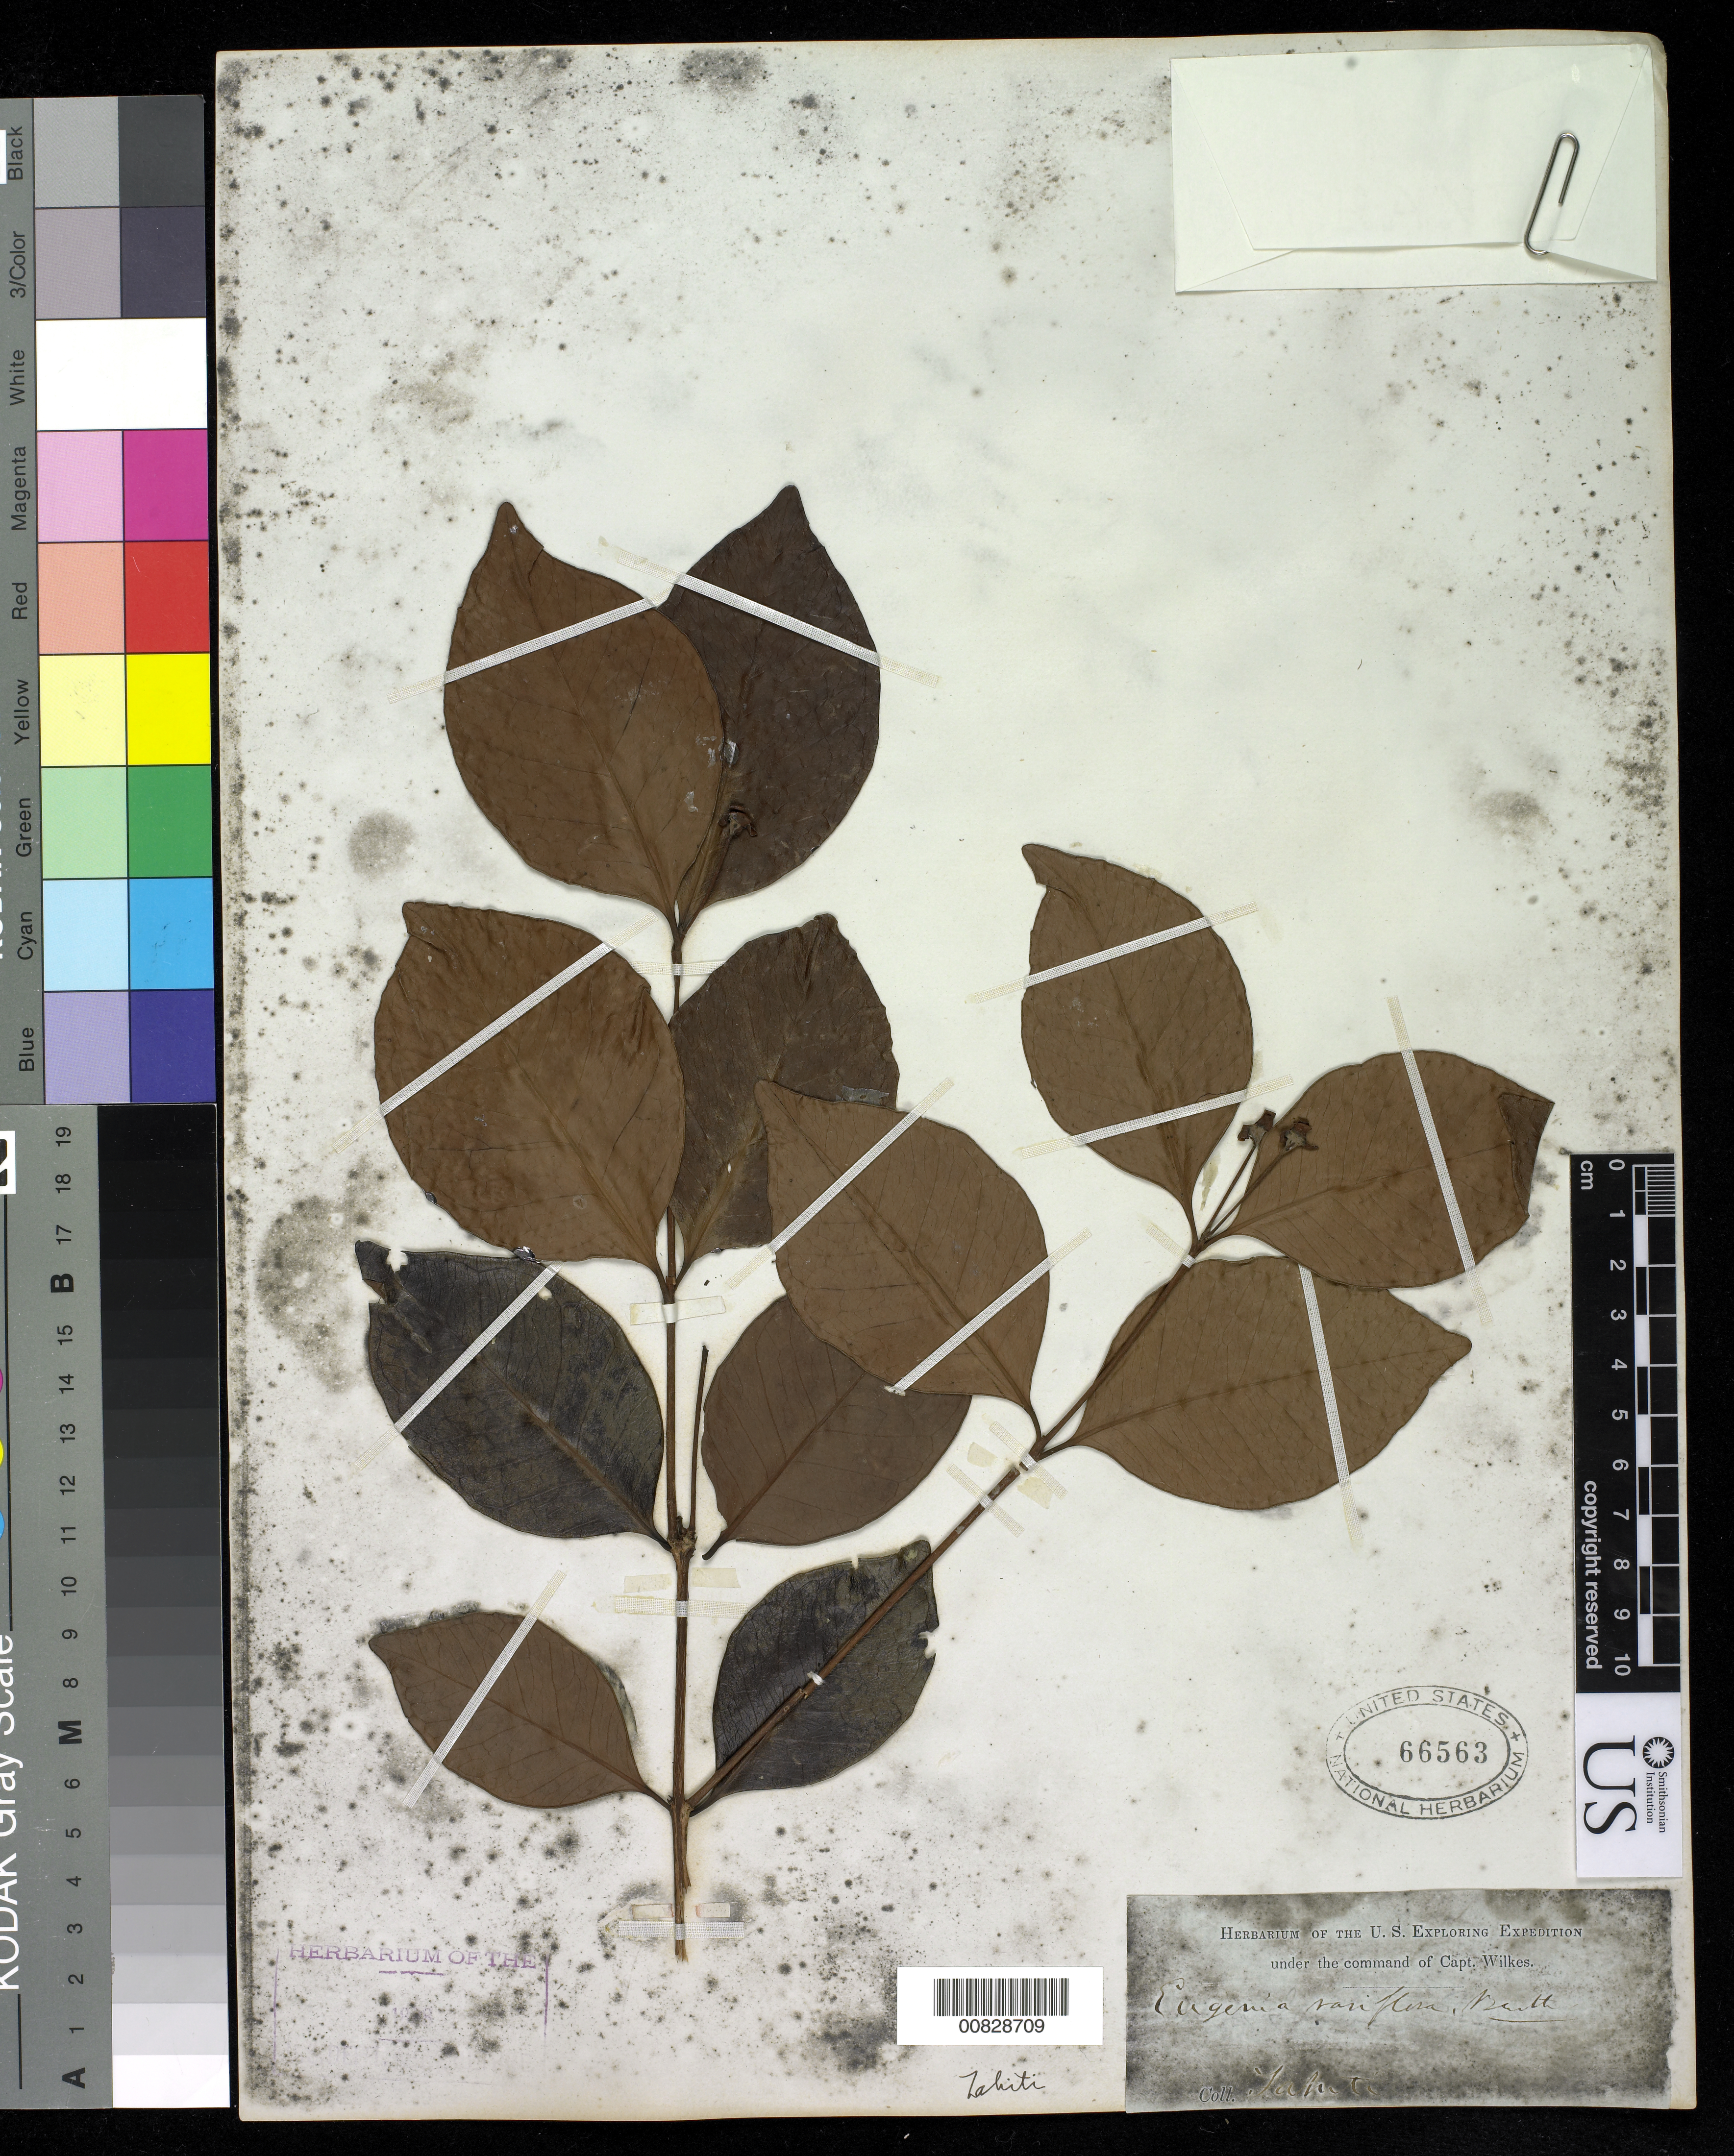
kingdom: Plantae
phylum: Tracheophyta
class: Magnoliopsida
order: Myrtales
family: Myrtaceae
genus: Eugenia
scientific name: Eugenia reinwardtiana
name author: (Blume) DC.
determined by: Strong, Mark T., (BOT), Smithsonian Institution - National Museum of Natural History (UNITED STATES)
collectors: Wilkes Explor. Exped.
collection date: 1838/1842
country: French Polynesia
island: Tahiti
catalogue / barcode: US 66563